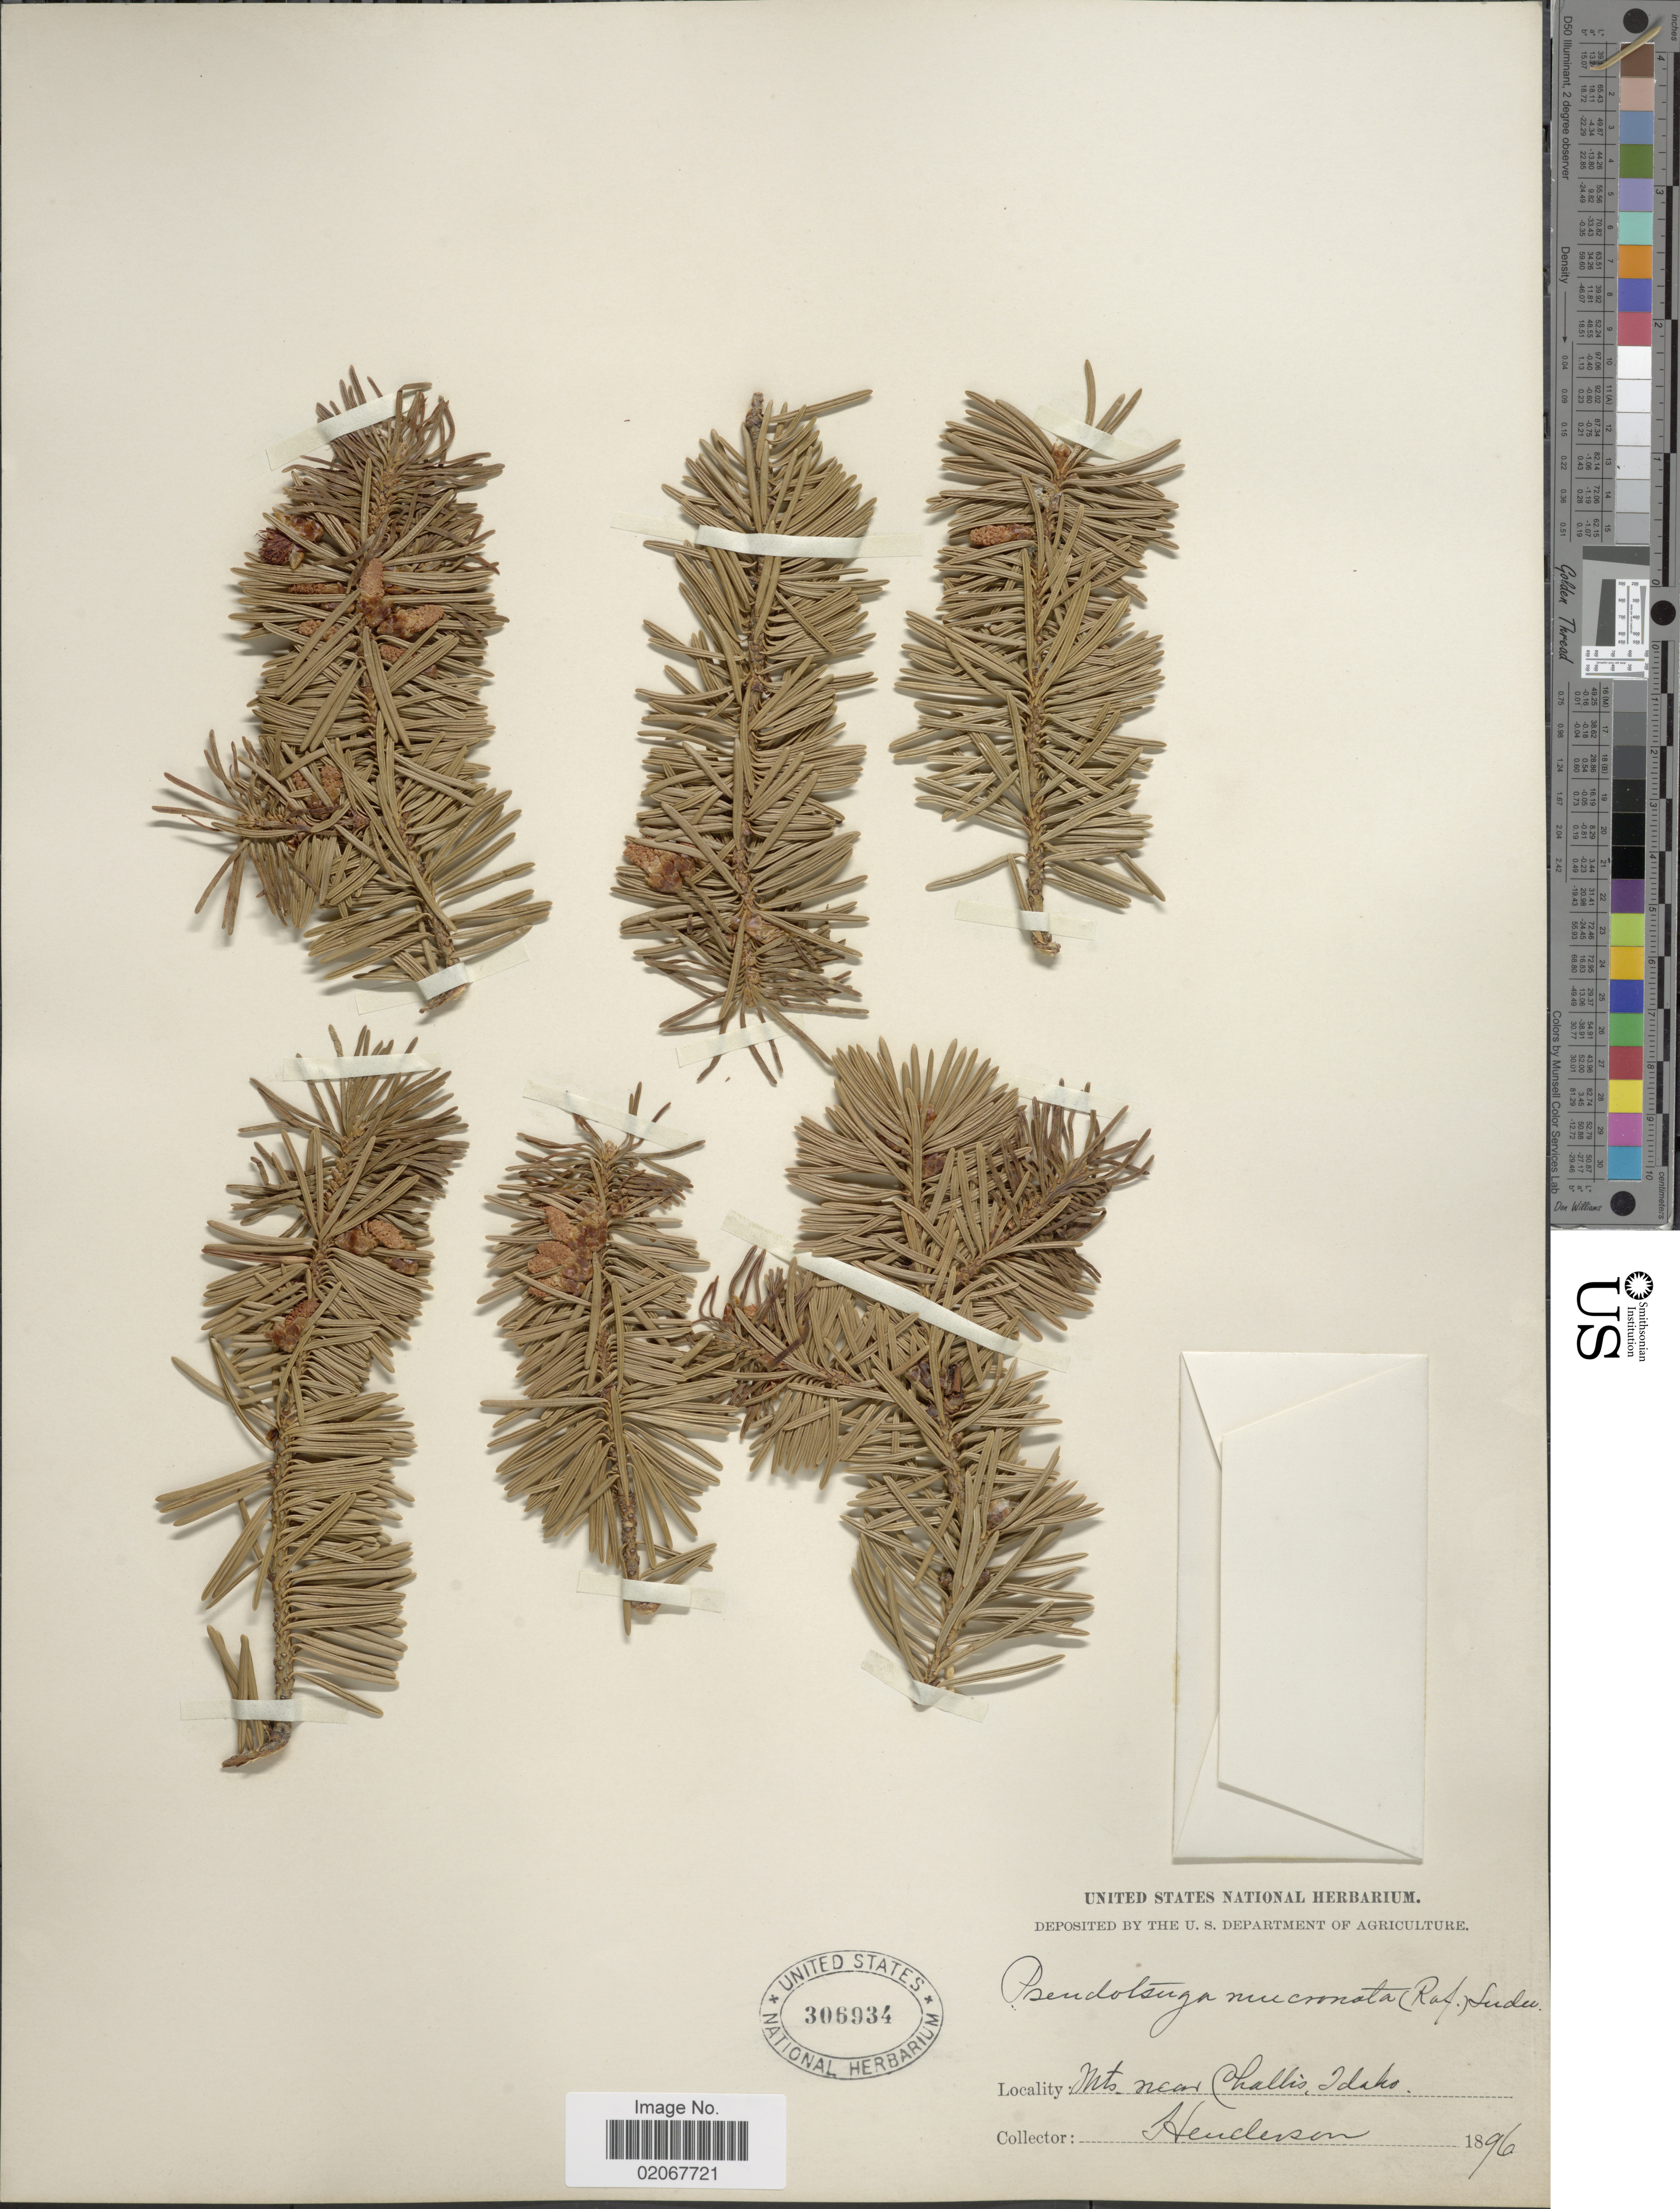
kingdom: Plantae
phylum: Tracheophyta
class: Pinopsida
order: Pinales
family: Pinaceae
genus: Pseudotsuga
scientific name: Pseudotsuga menziesii var. glauca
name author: (Beissn.) Franco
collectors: -. Henderson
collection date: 1896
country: United States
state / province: Idaho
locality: Mts. near Challis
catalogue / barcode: US 306934